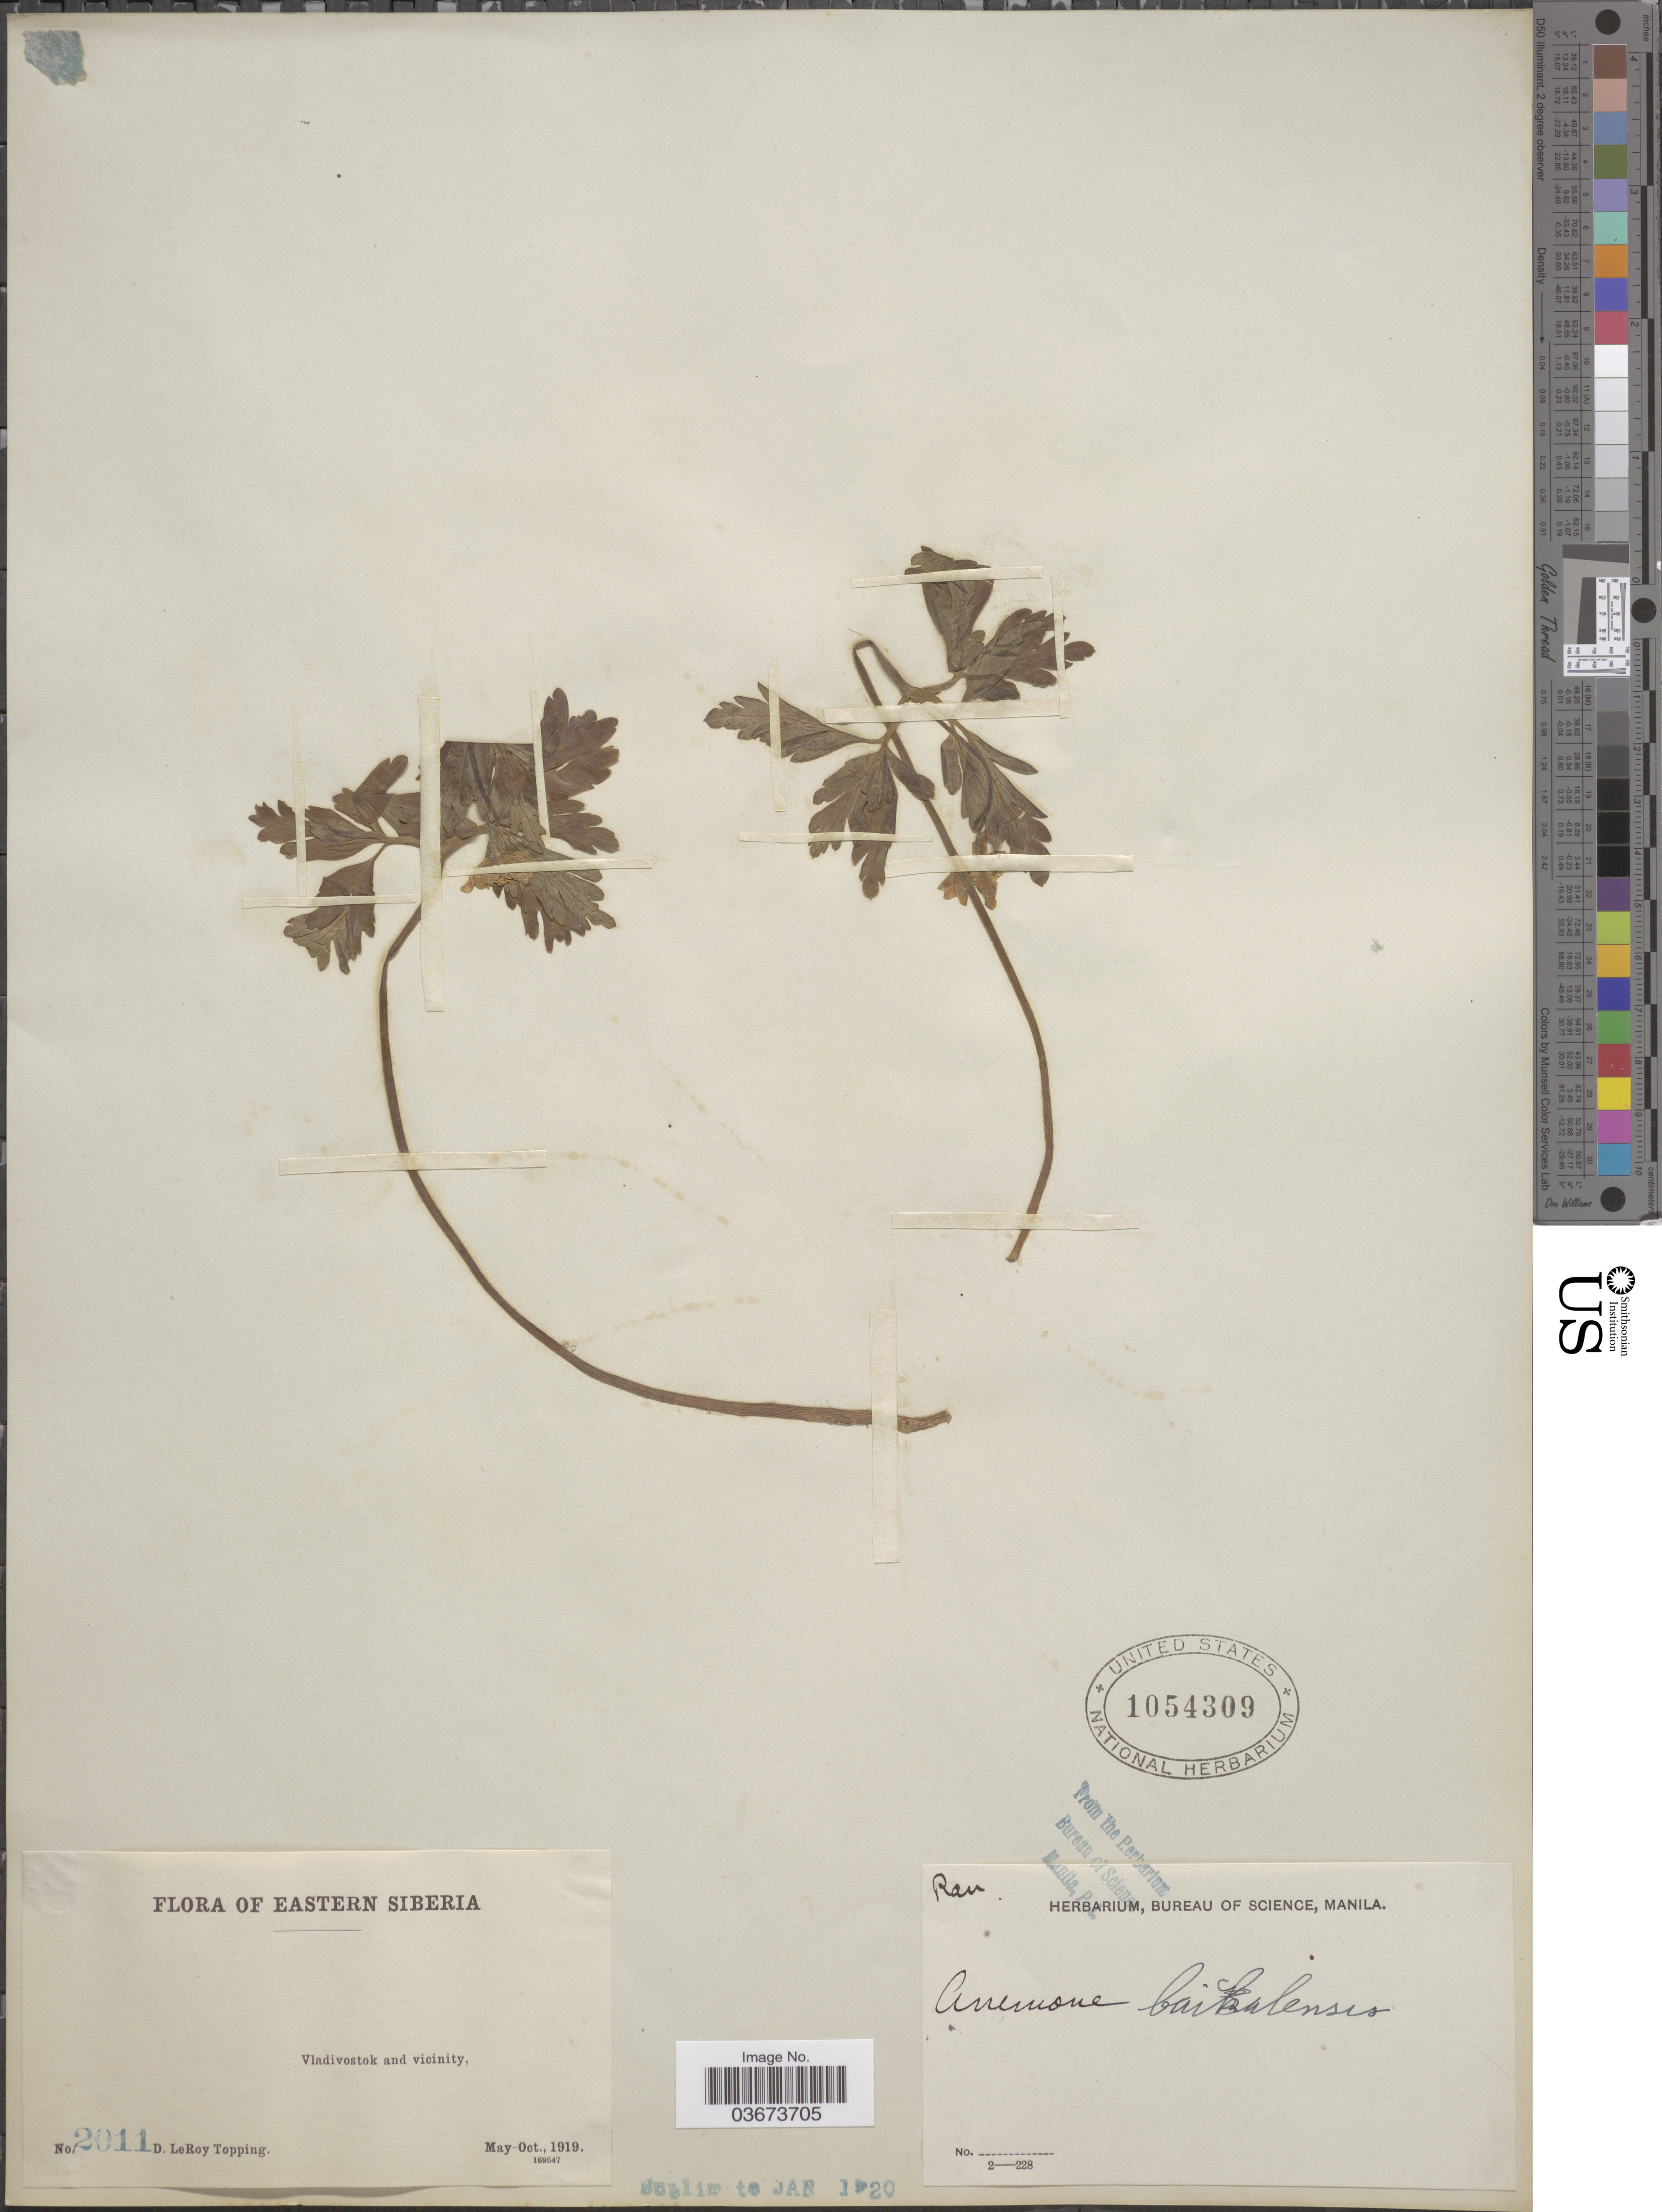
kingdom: Plantae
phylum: Tracheophyta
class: Magnoliopsida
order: Ranunculales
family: Ranunculaceae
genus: Anemone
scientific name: Anemone baicalensis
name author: Turcz.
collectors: D. L. Topping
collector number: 2011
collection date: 1919-05/1919-10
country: Russian Federation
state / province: Primorsky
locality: Eastern Siberia. Vladivostok and vicinity.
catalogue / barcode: US 1054309